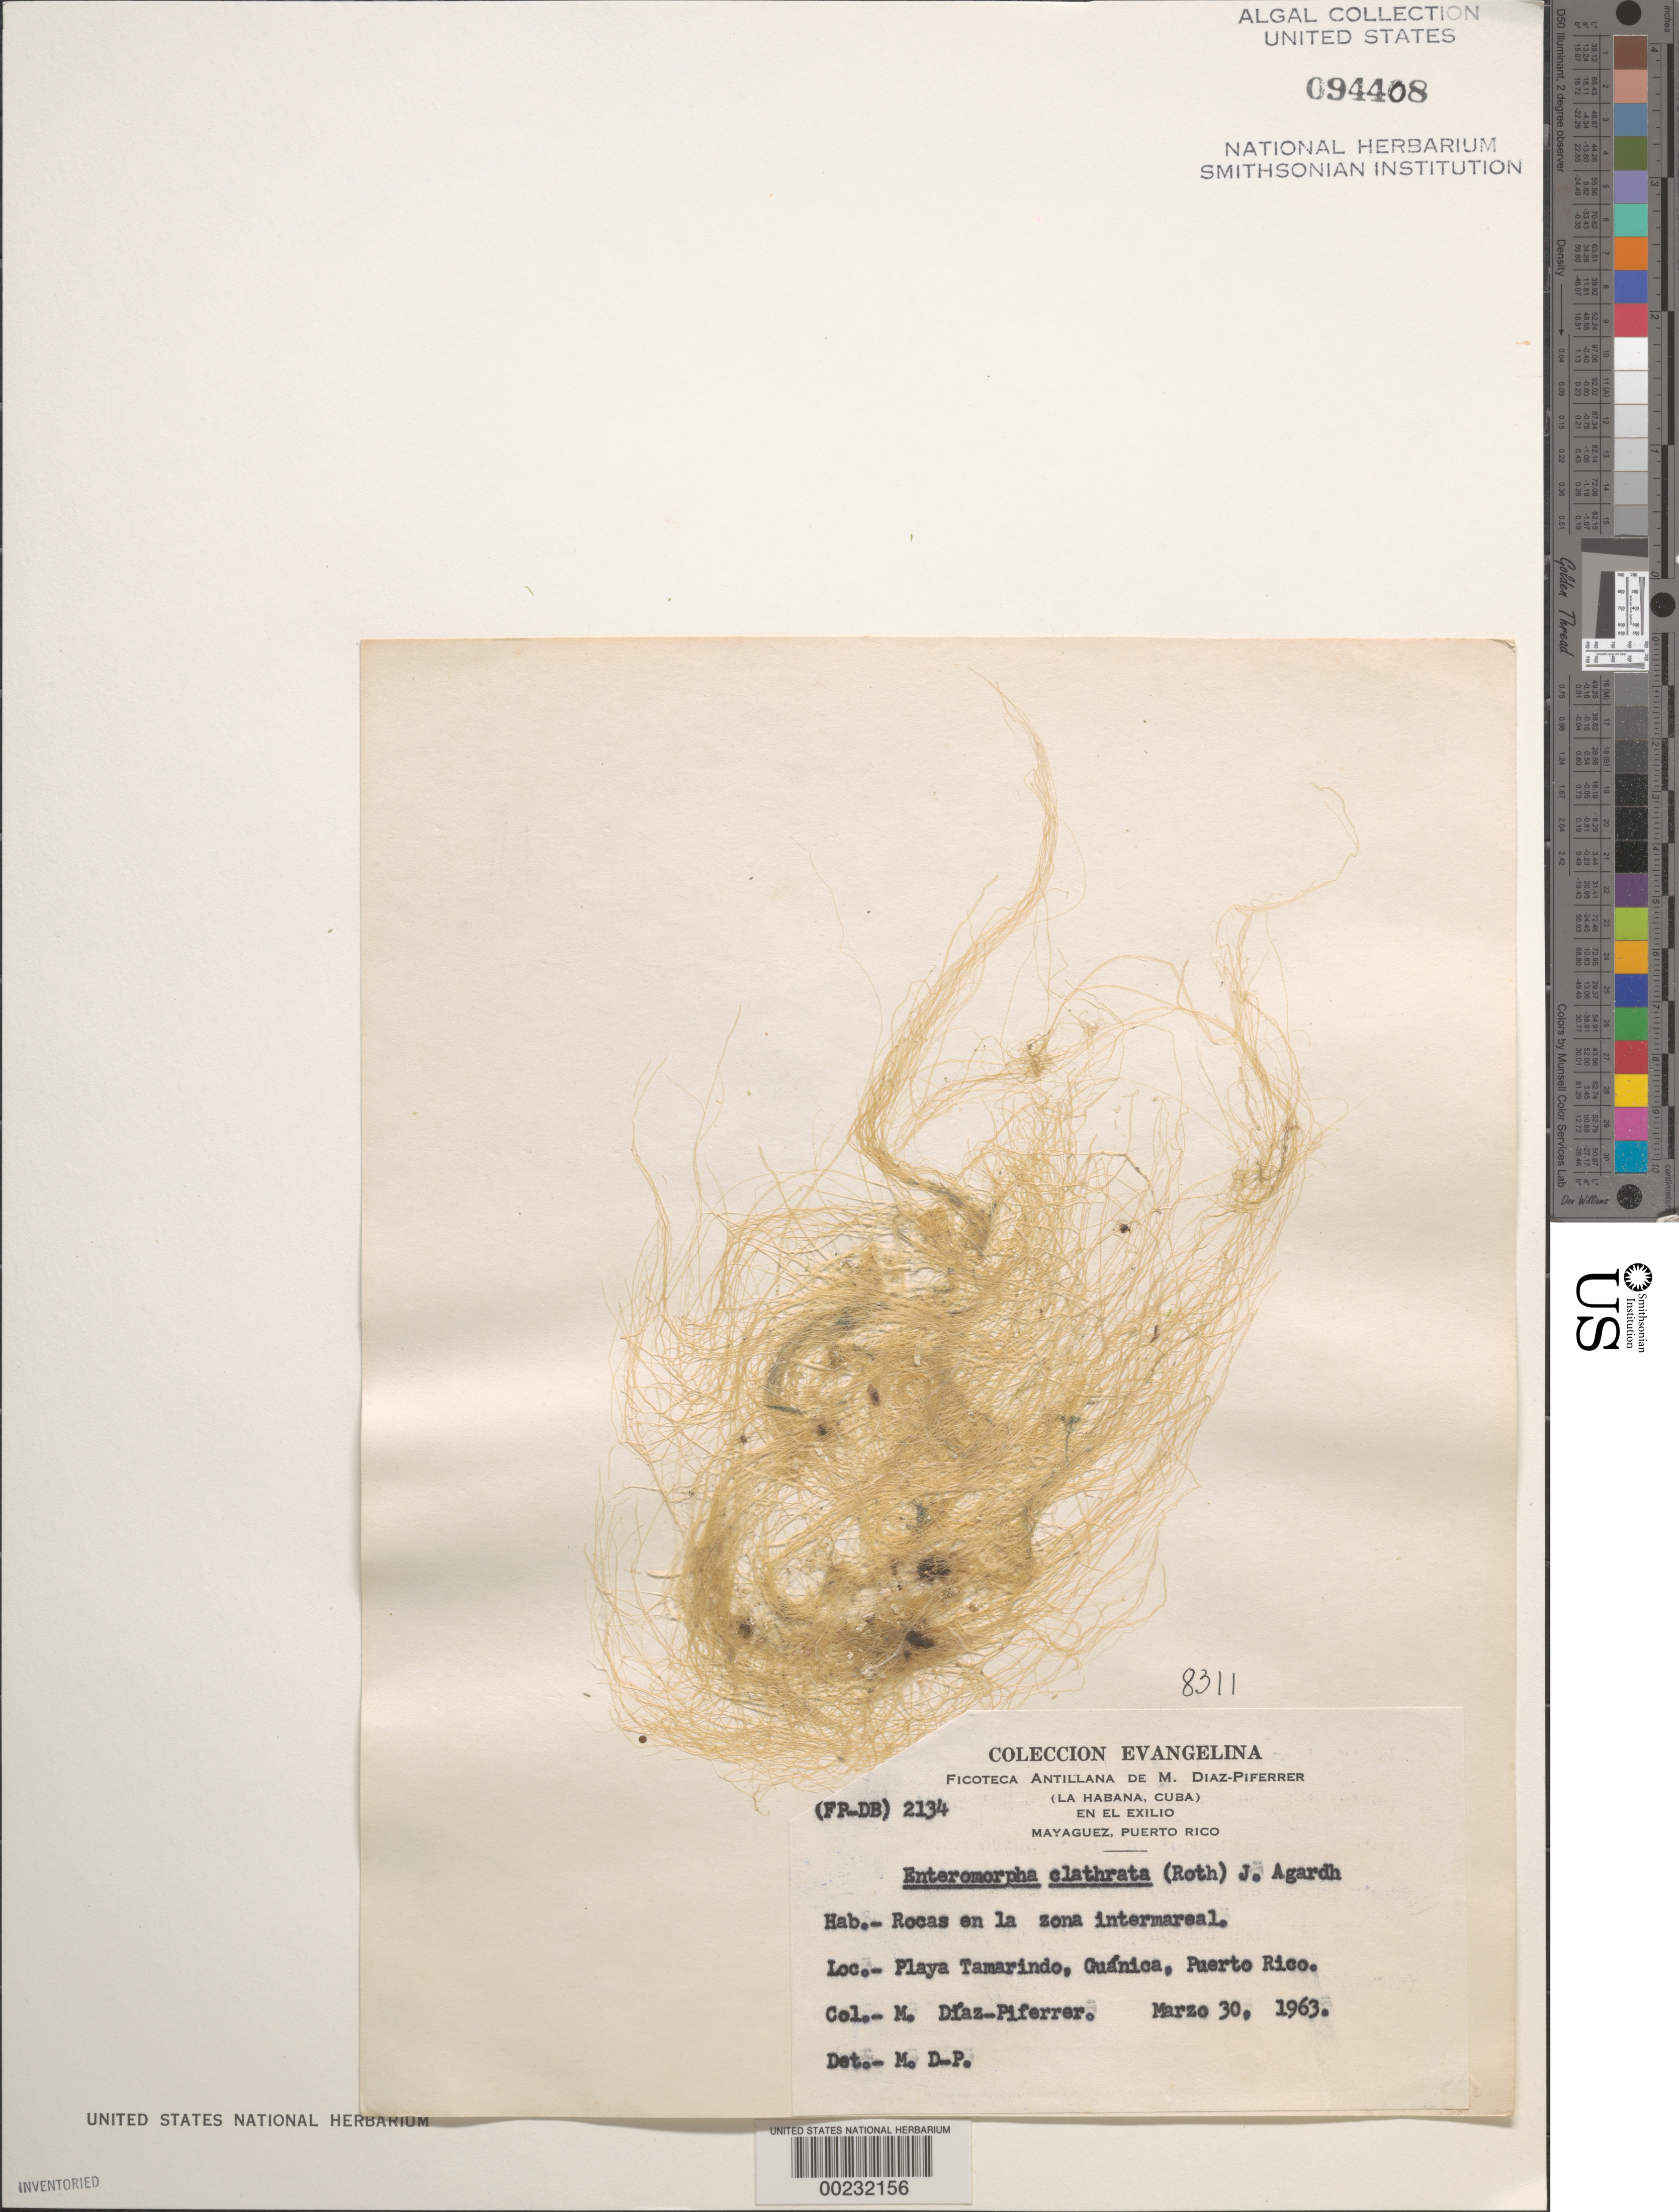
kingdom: Plantae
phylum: Chlorophyta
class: Ulvophyceae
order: Cladophorales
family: Cladophoraceae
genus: Cladophora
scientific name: Cladophora vagabunda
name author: (L.) C. Hoek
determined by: Algae name updating Project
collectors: M. Diaz-Piferrer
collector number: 8311 & (FP-DB) 2134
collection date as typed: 30 Mar 1963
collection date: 1963-03-30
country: Puerto Rico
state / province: Guanica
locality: Playa Tamarindo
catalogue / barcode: US 94408